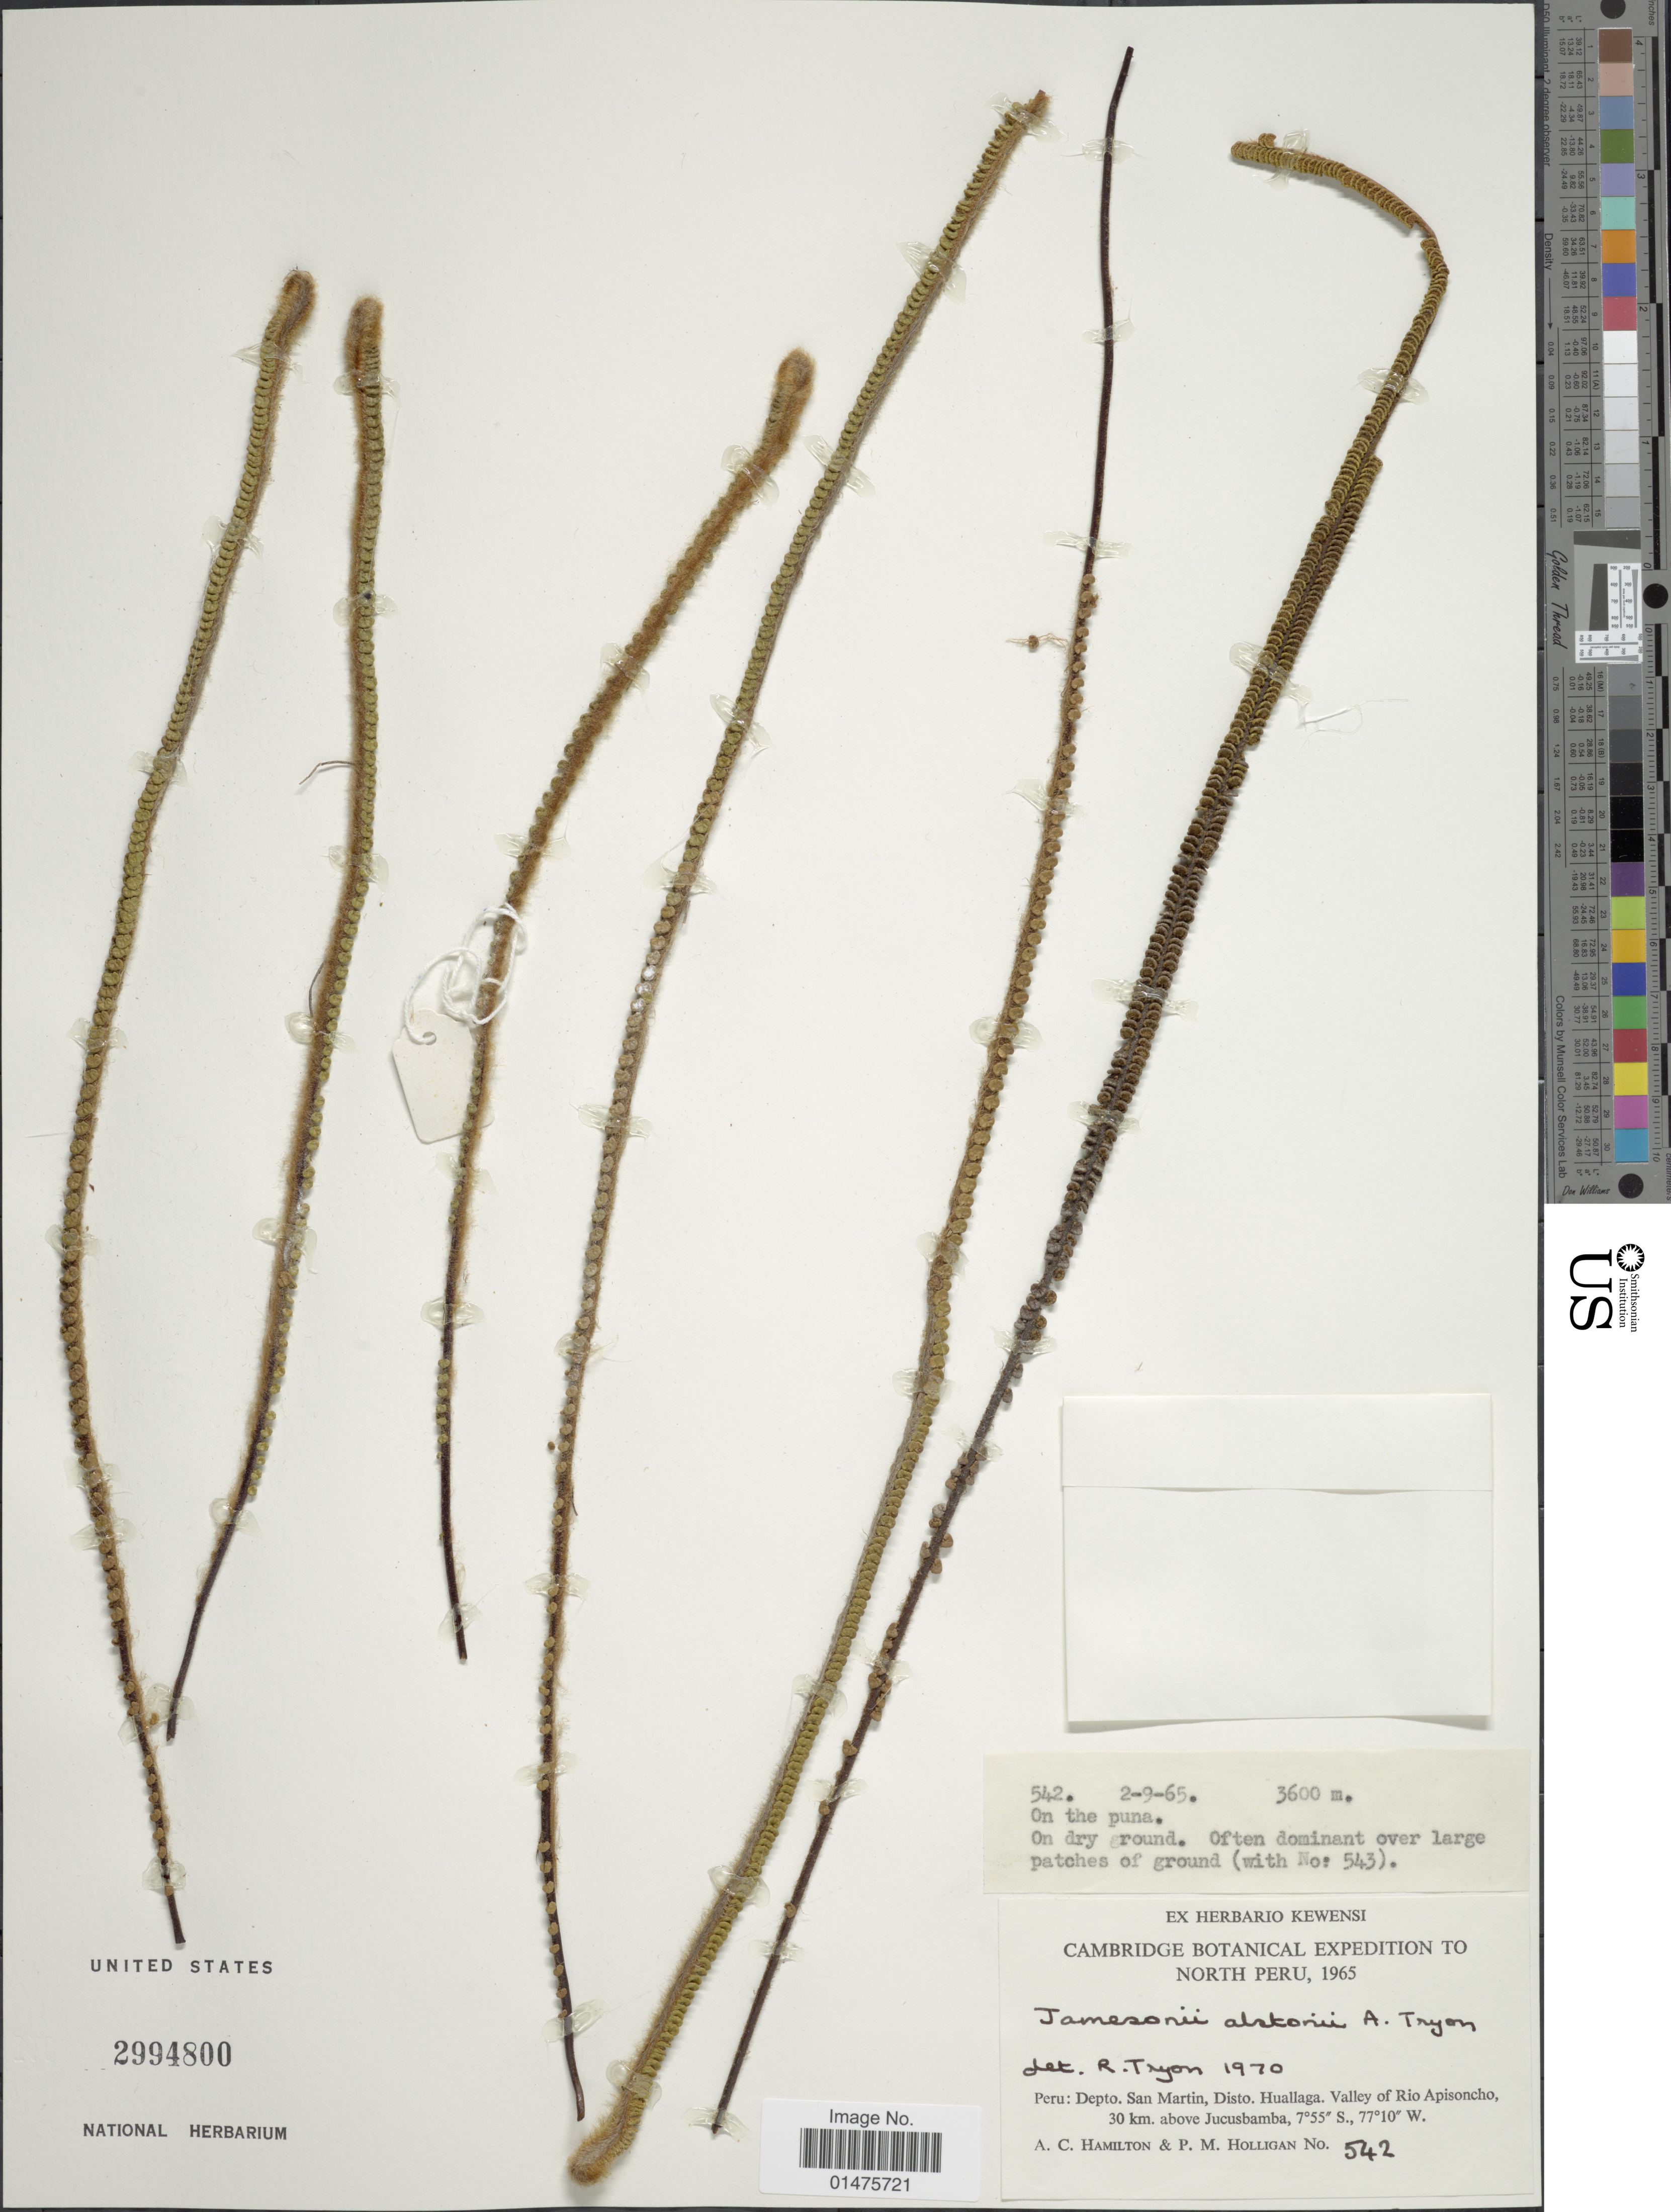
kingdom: Plantae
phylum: Tracheophyta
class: Polypodiopsida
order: Polypodiales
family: Pteridaceae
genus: Jamesonia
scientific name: Jamesonia alstonii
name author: A.F. Tryon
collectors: C. Hameed & P. Holligan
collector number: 542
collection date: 1965-09-02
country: Peru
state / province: San Martín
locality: Depto. San Martin, Dist. Huallaga. Valley of Rio Apisocho, 30 km. above Jucusbamba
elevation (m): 3600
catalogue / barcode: US 2994800